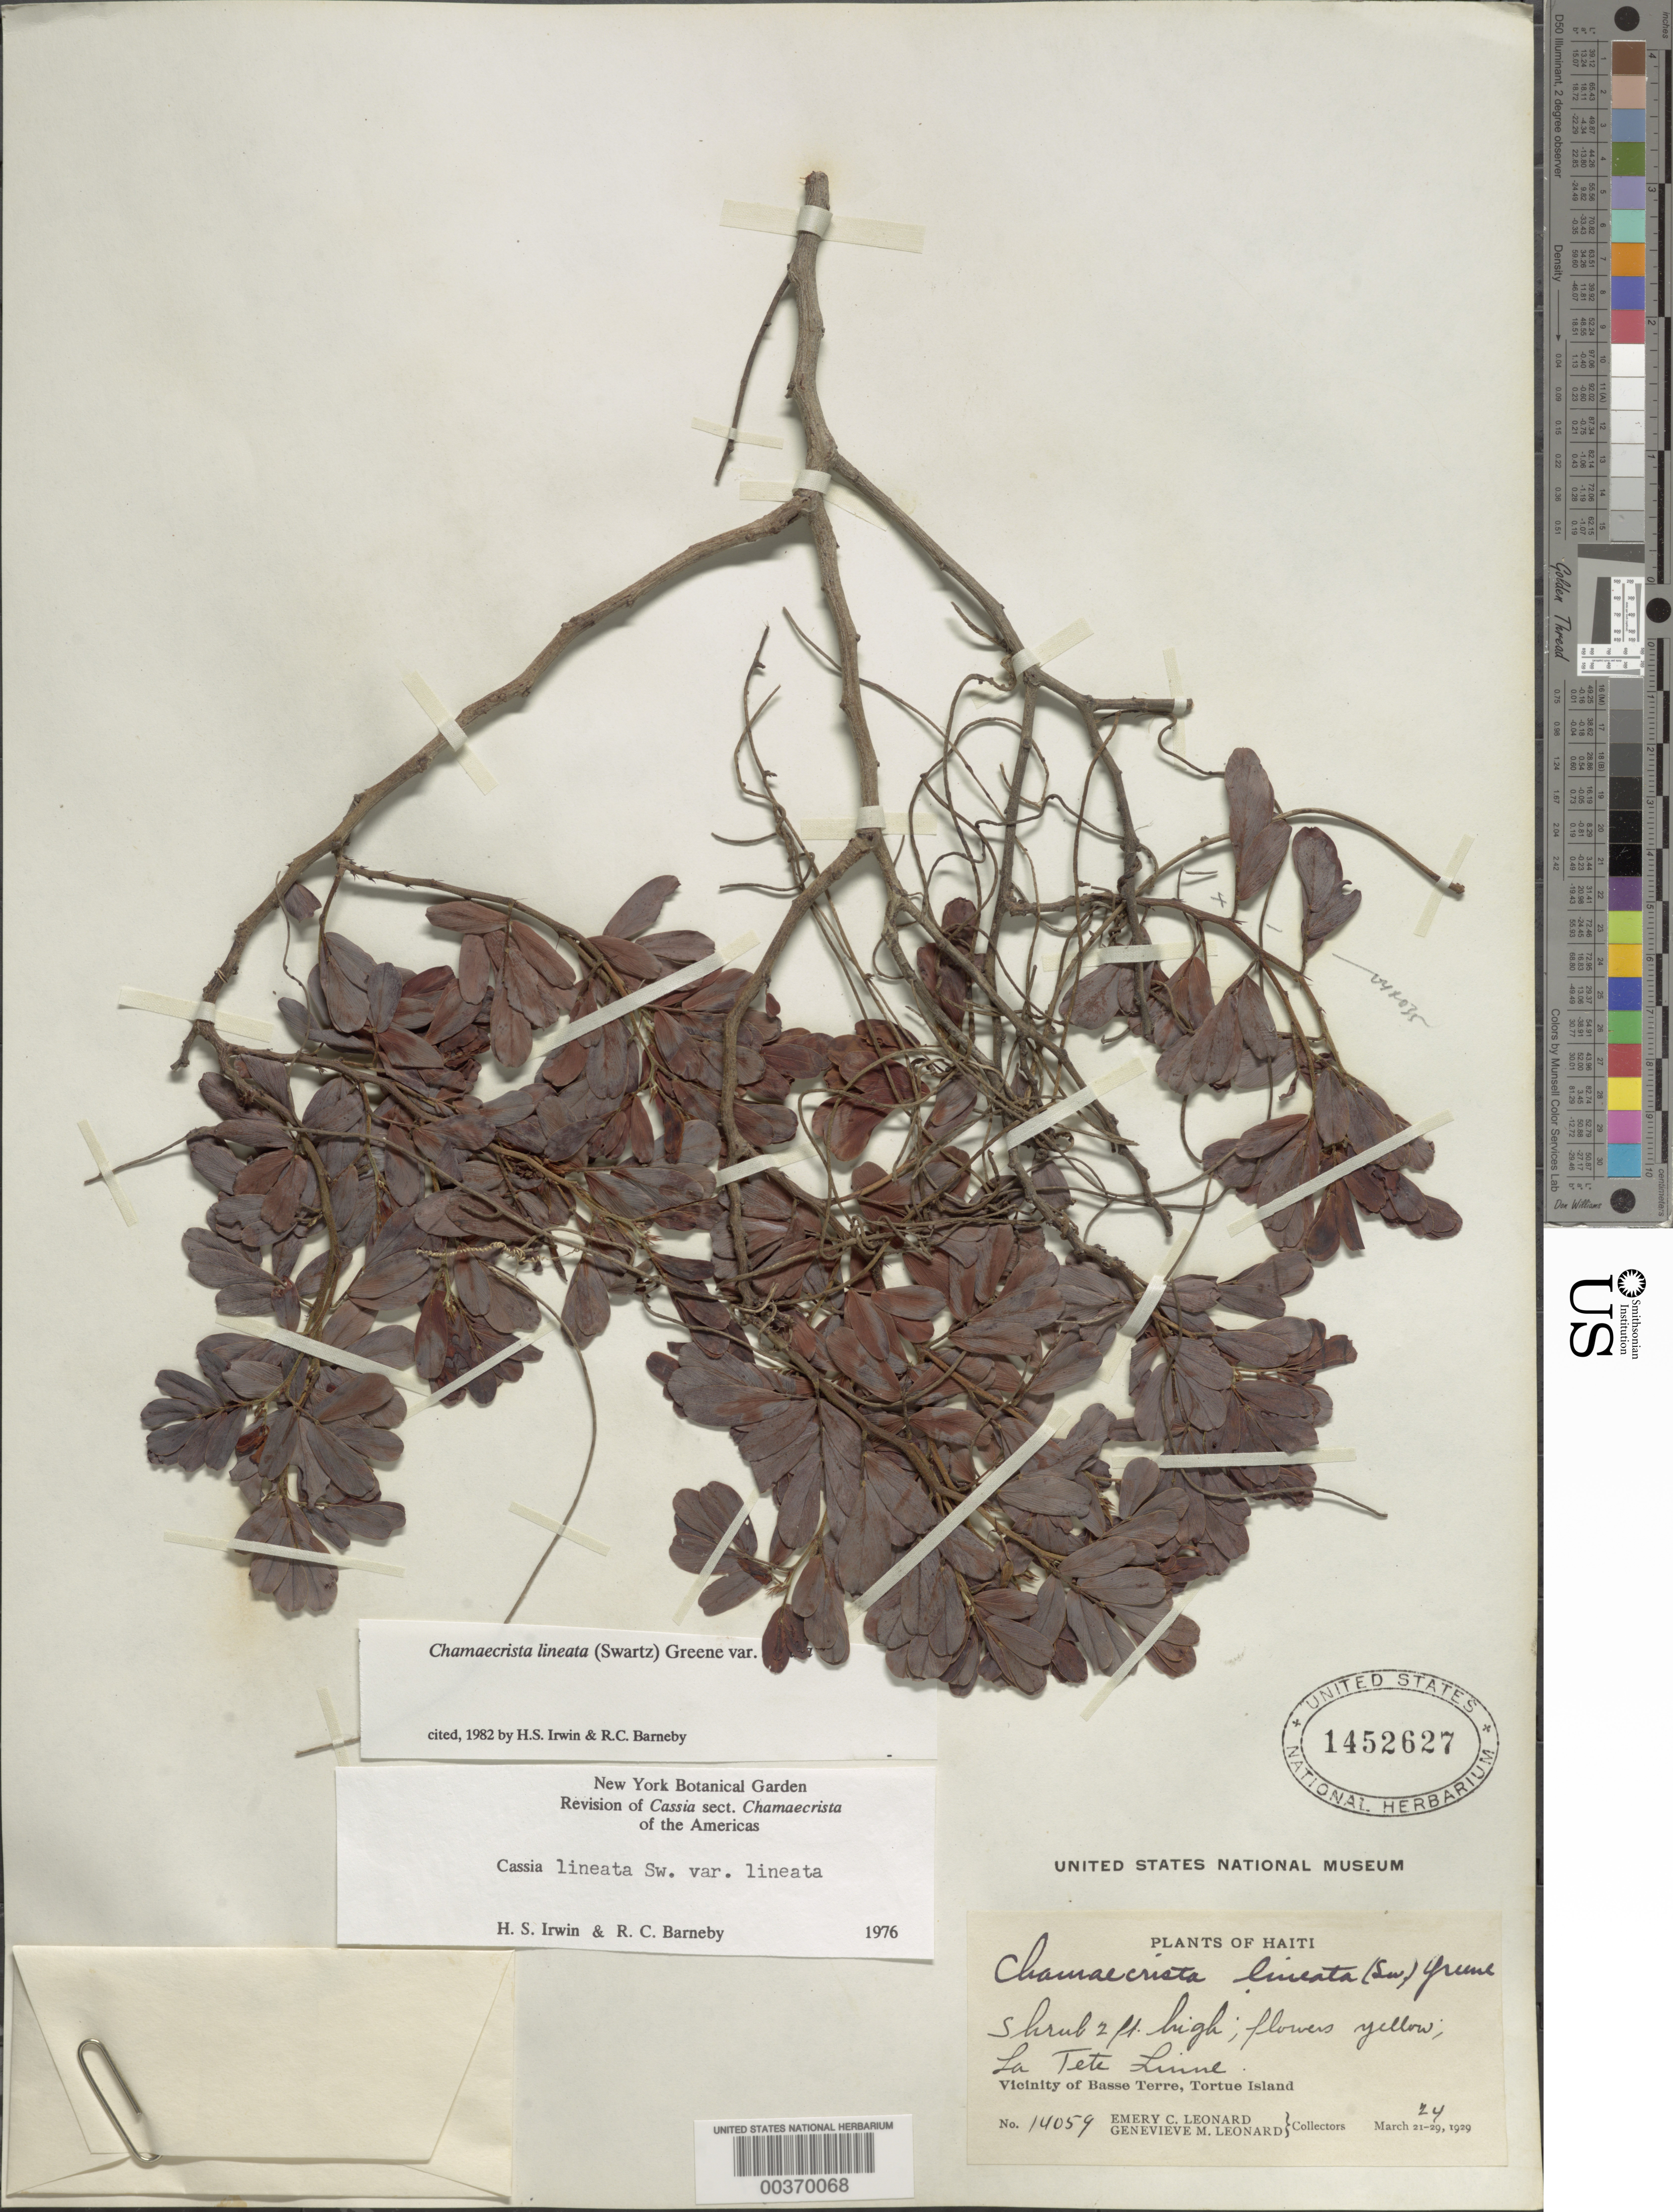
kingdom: Plantae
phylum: Tracheophyta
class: Magnoliopsida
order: Fabales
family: Fabaceae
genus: Chamaecrista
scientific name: Chamaecrista lineata var. lineata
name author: (Sw.) Greene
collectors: E. C. Leonard & G. M. Leonard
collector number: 14059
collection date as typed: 24 Mar 1929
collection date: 1929-03-24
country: Haiti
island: Hispaniola Island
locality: La tete linne; vicinity of basse terre, tortue i.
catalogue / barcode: US 1452627